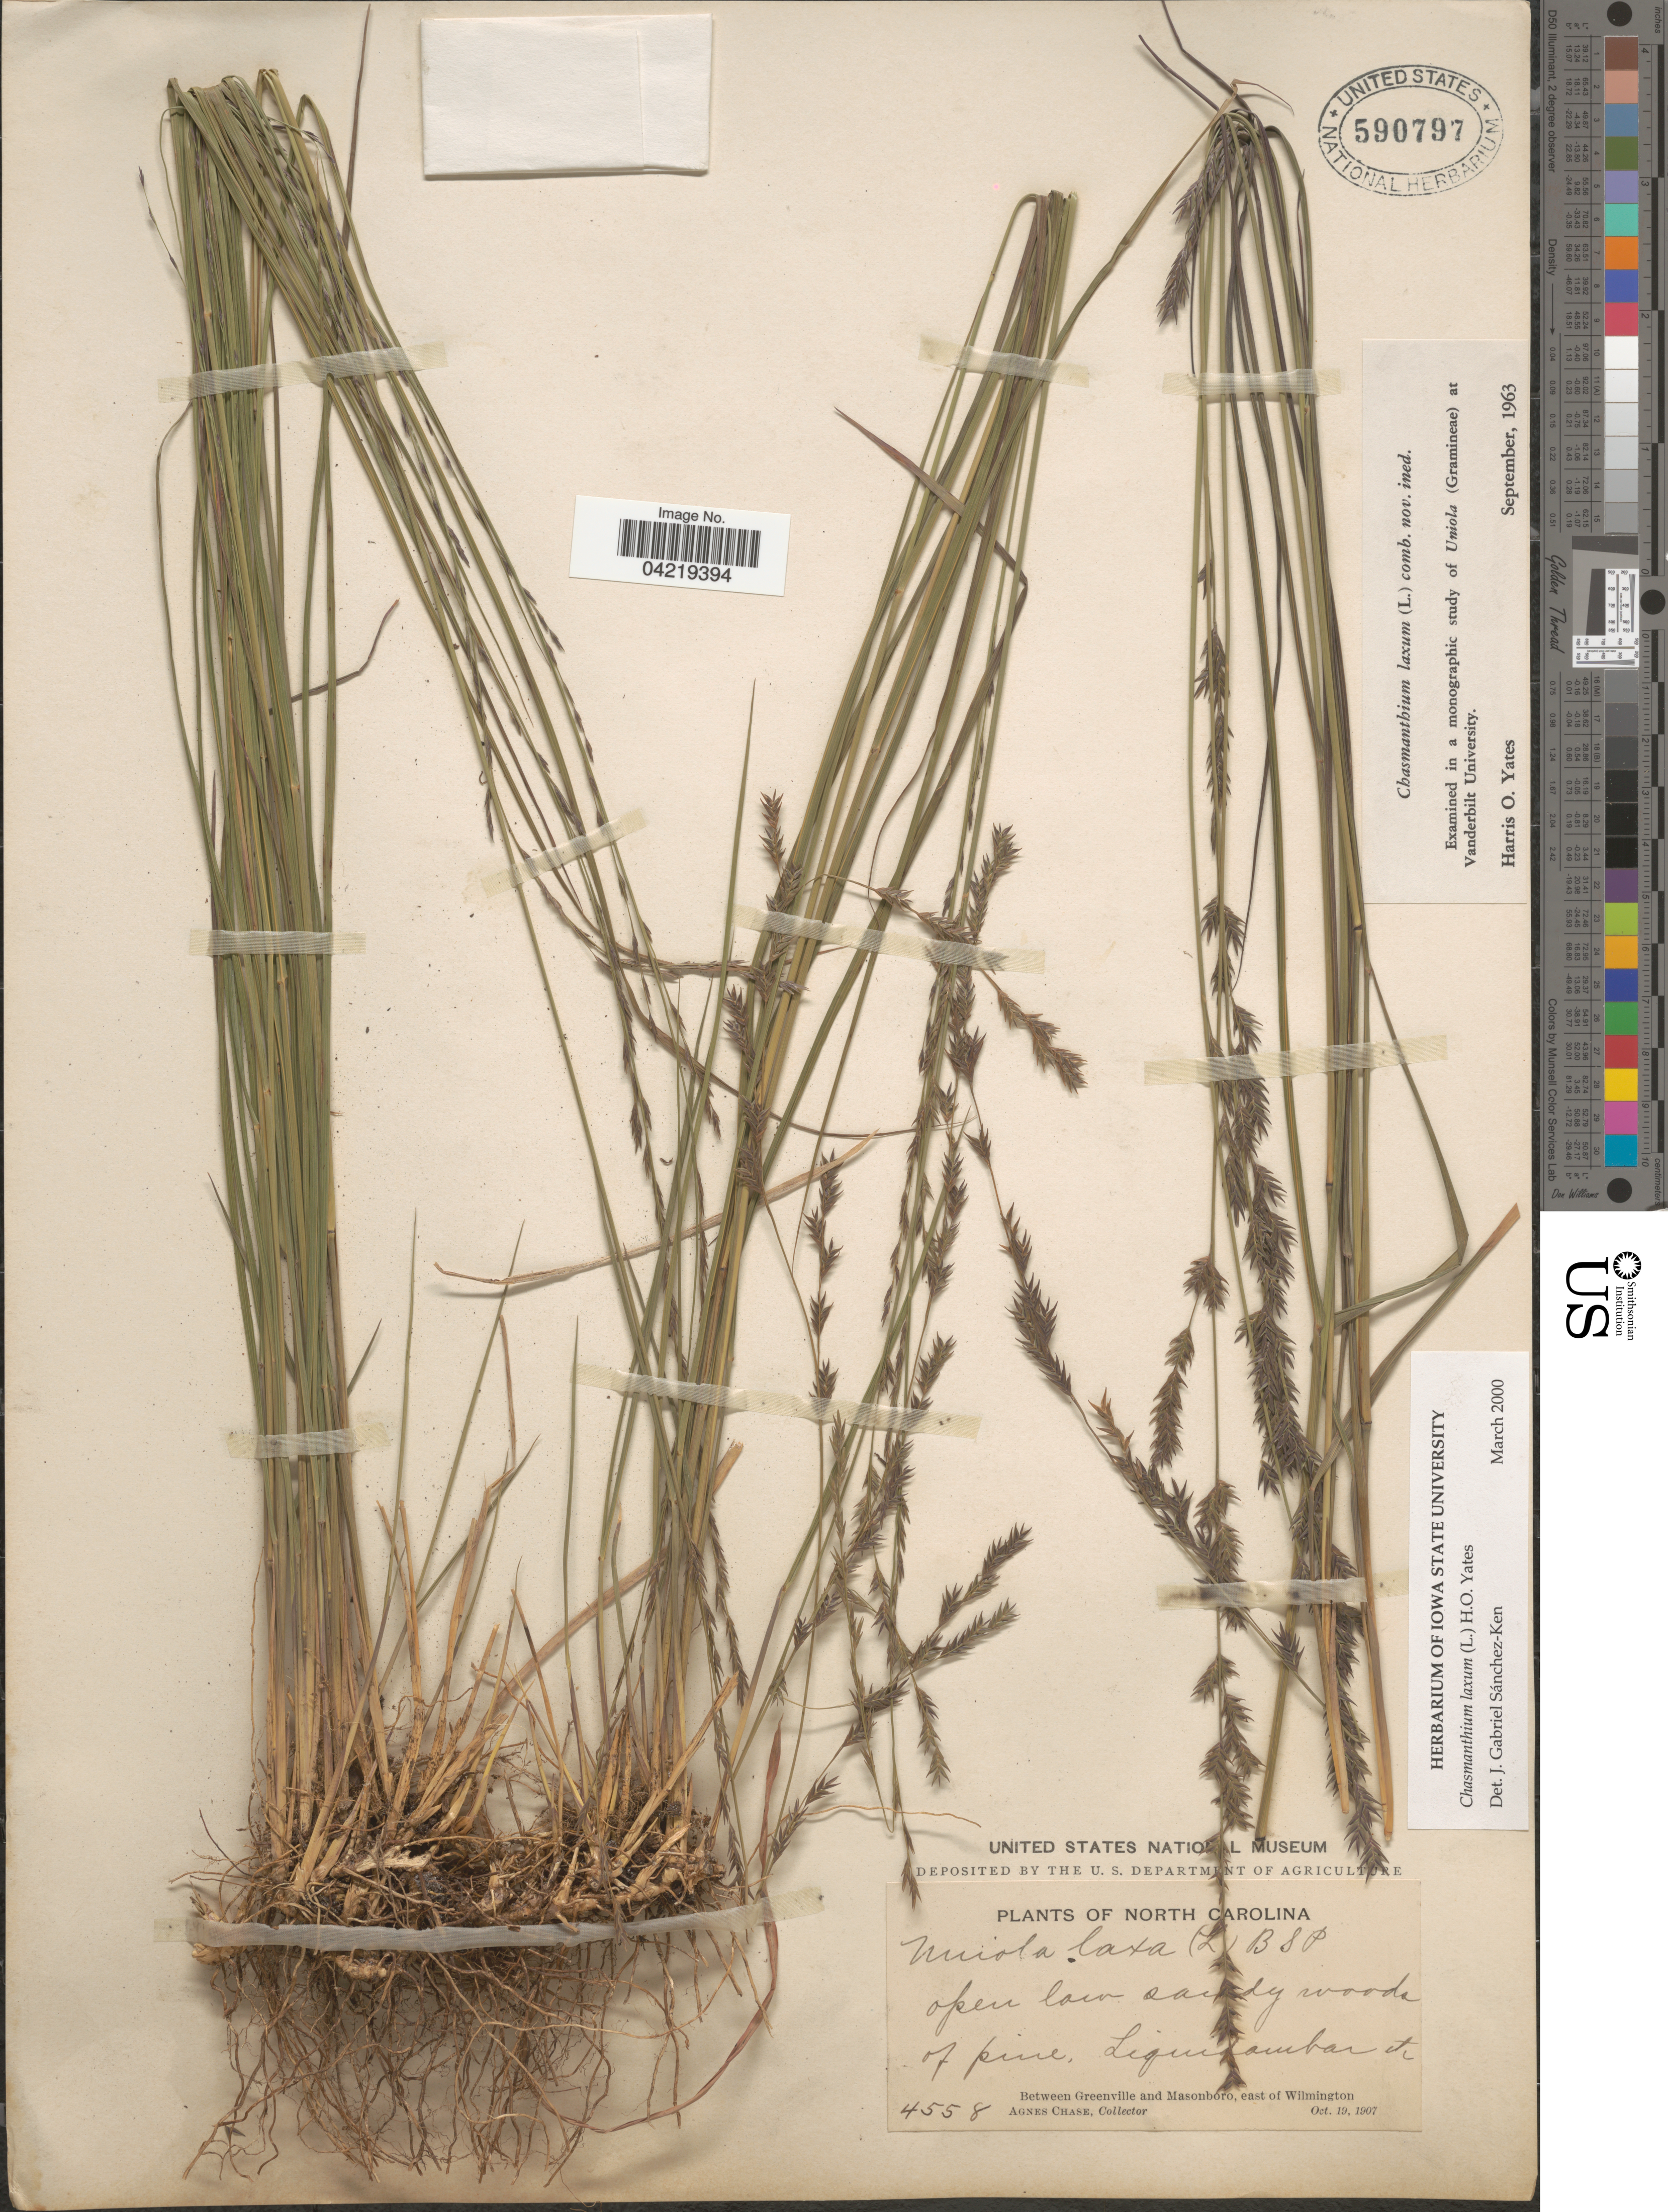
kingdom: Plantae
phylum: Tracheophyta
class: Liliopsida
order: Poales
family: Poaceae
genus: Chasmanthium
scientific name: Chasmanthium laxum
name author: (L.) H.O. Yates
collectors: A. Chase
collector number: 4558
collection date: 1907-10-19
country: United States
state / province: North Carolina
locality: Liquidamber. Between Greenville and Masonboro, east of Wilmington.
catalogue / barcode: US 590797